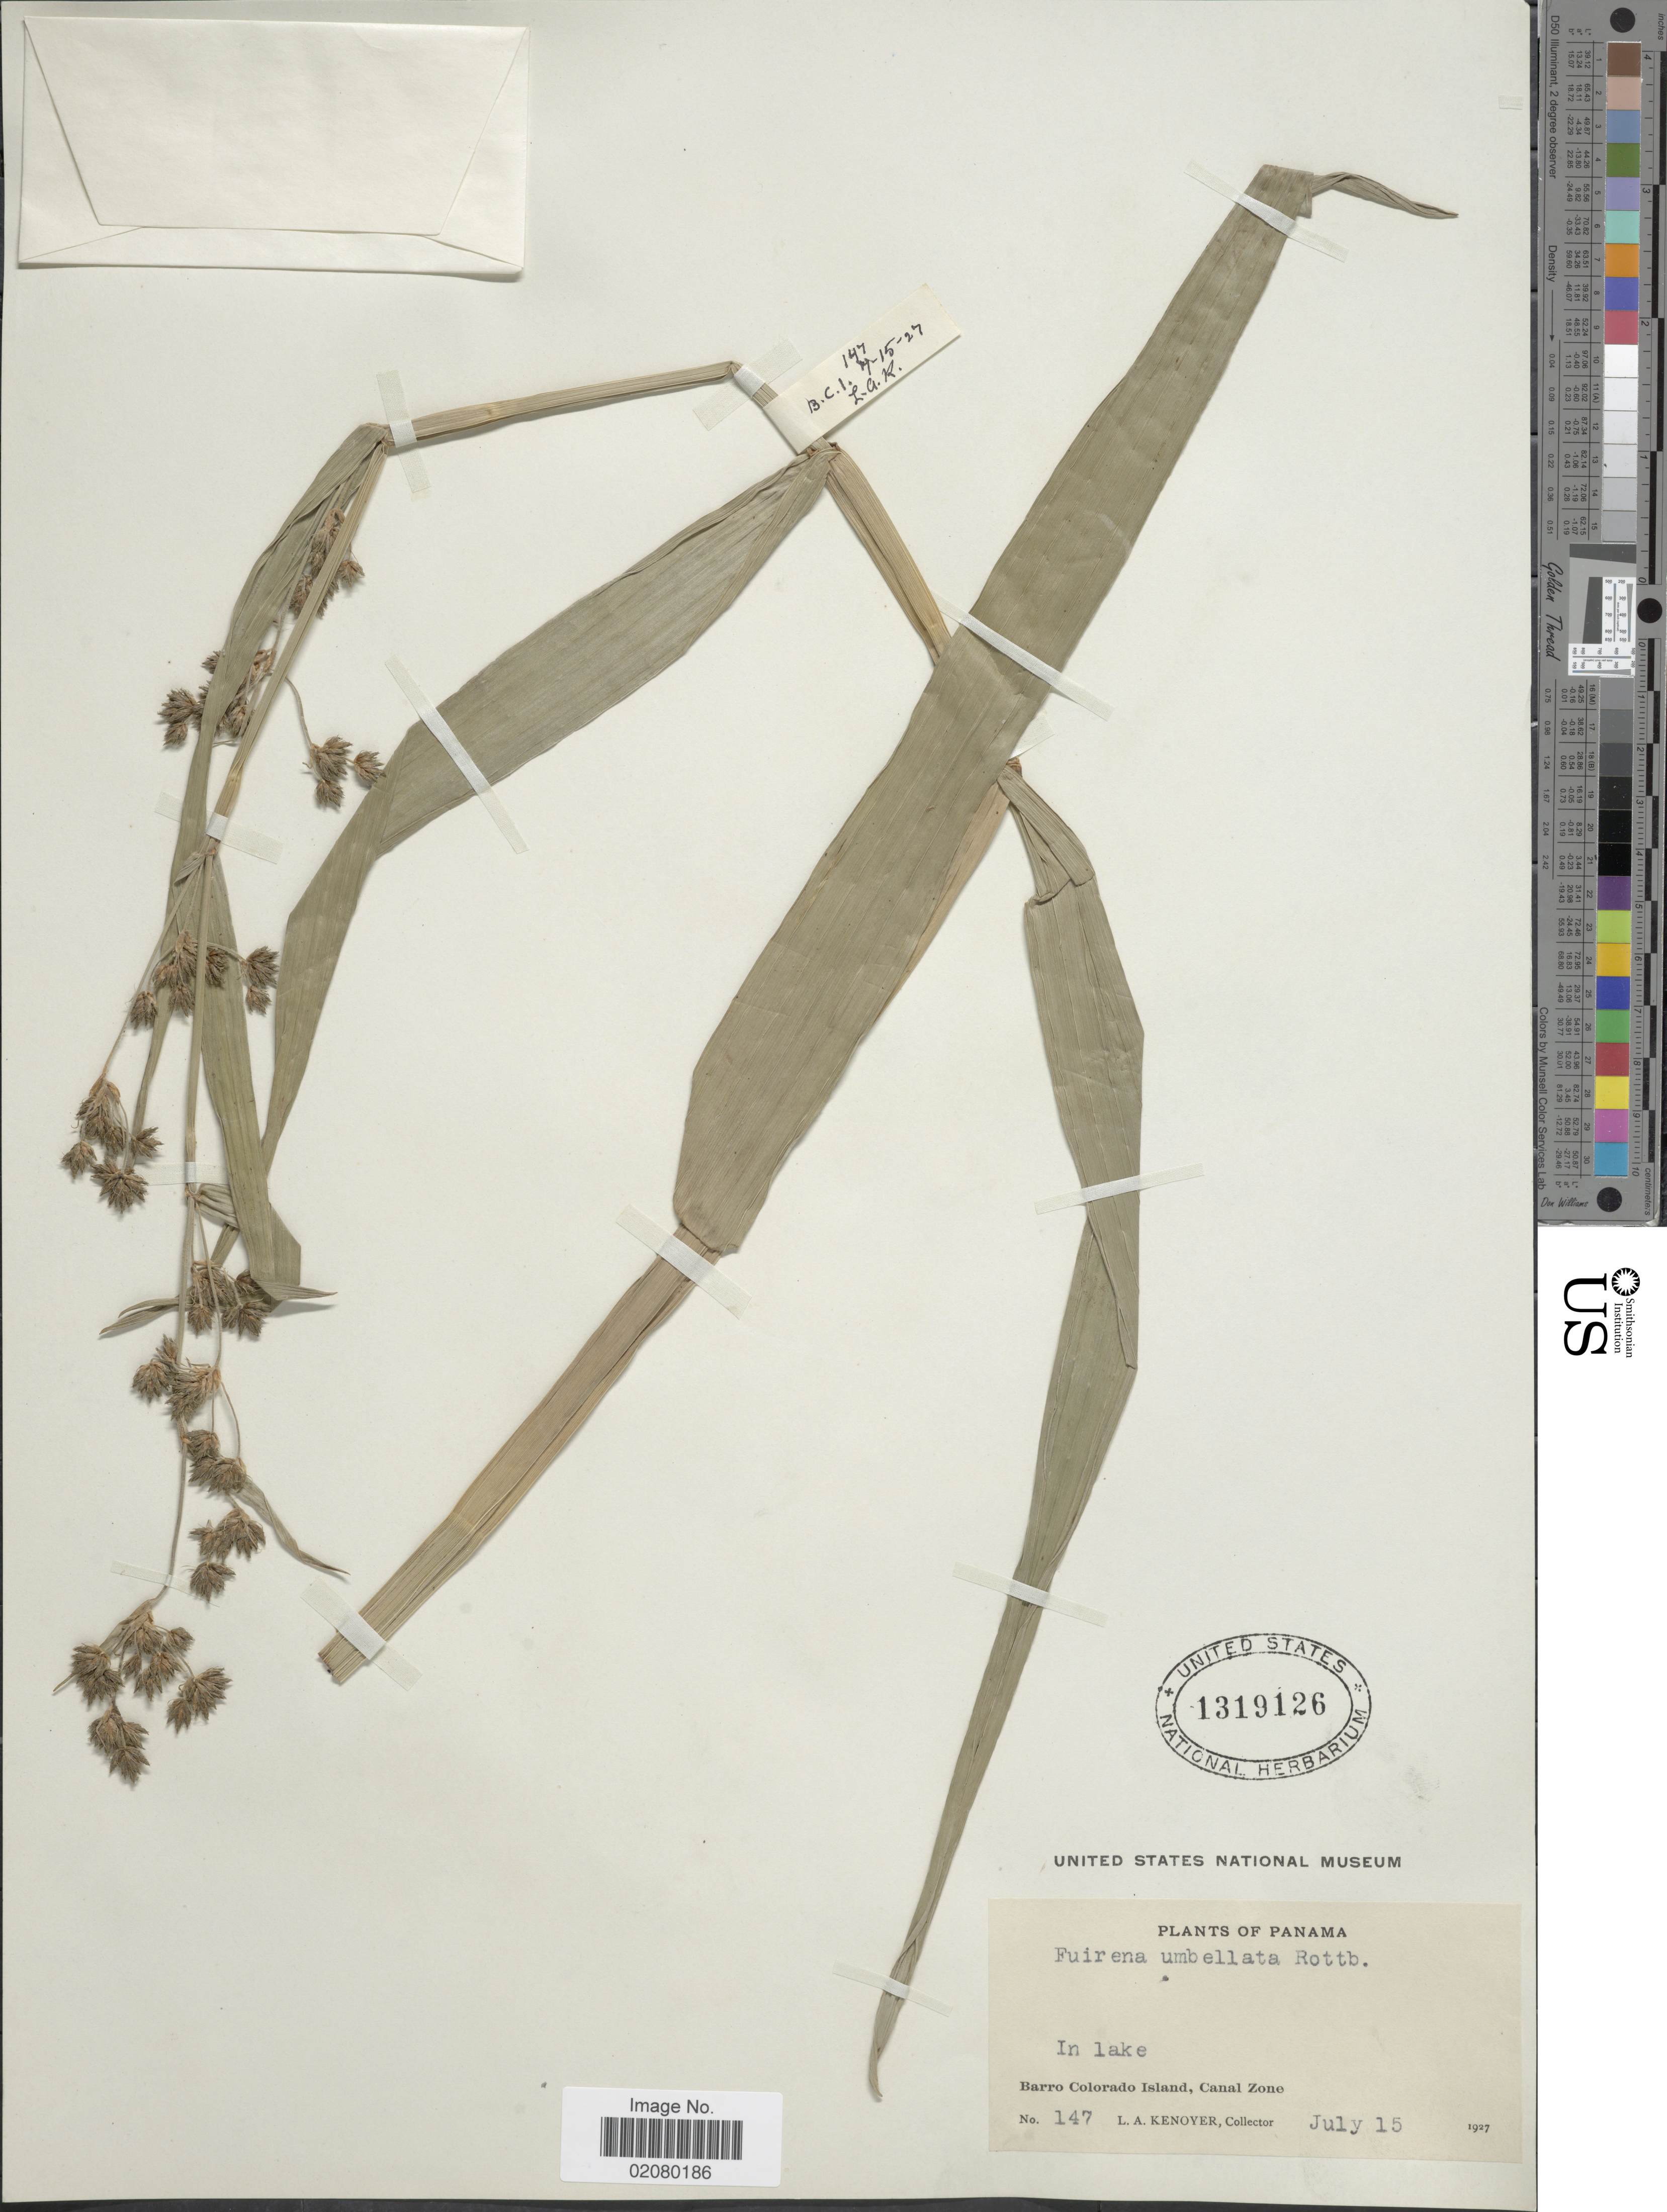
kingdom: Plantae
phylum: Tracheophyta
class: Liliopsida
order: Poales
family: Cyperaceae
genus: Fuirena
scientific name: Fuirena umbellata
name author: Rottb.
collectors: L. A. Kenoyer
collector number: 147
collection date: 1927-07-15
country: Panama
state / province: Panamá Oeste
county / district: Canal Zone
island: Barro Colorado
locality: Barro Colorado Island, Canal Zone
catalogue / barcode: US 1319126